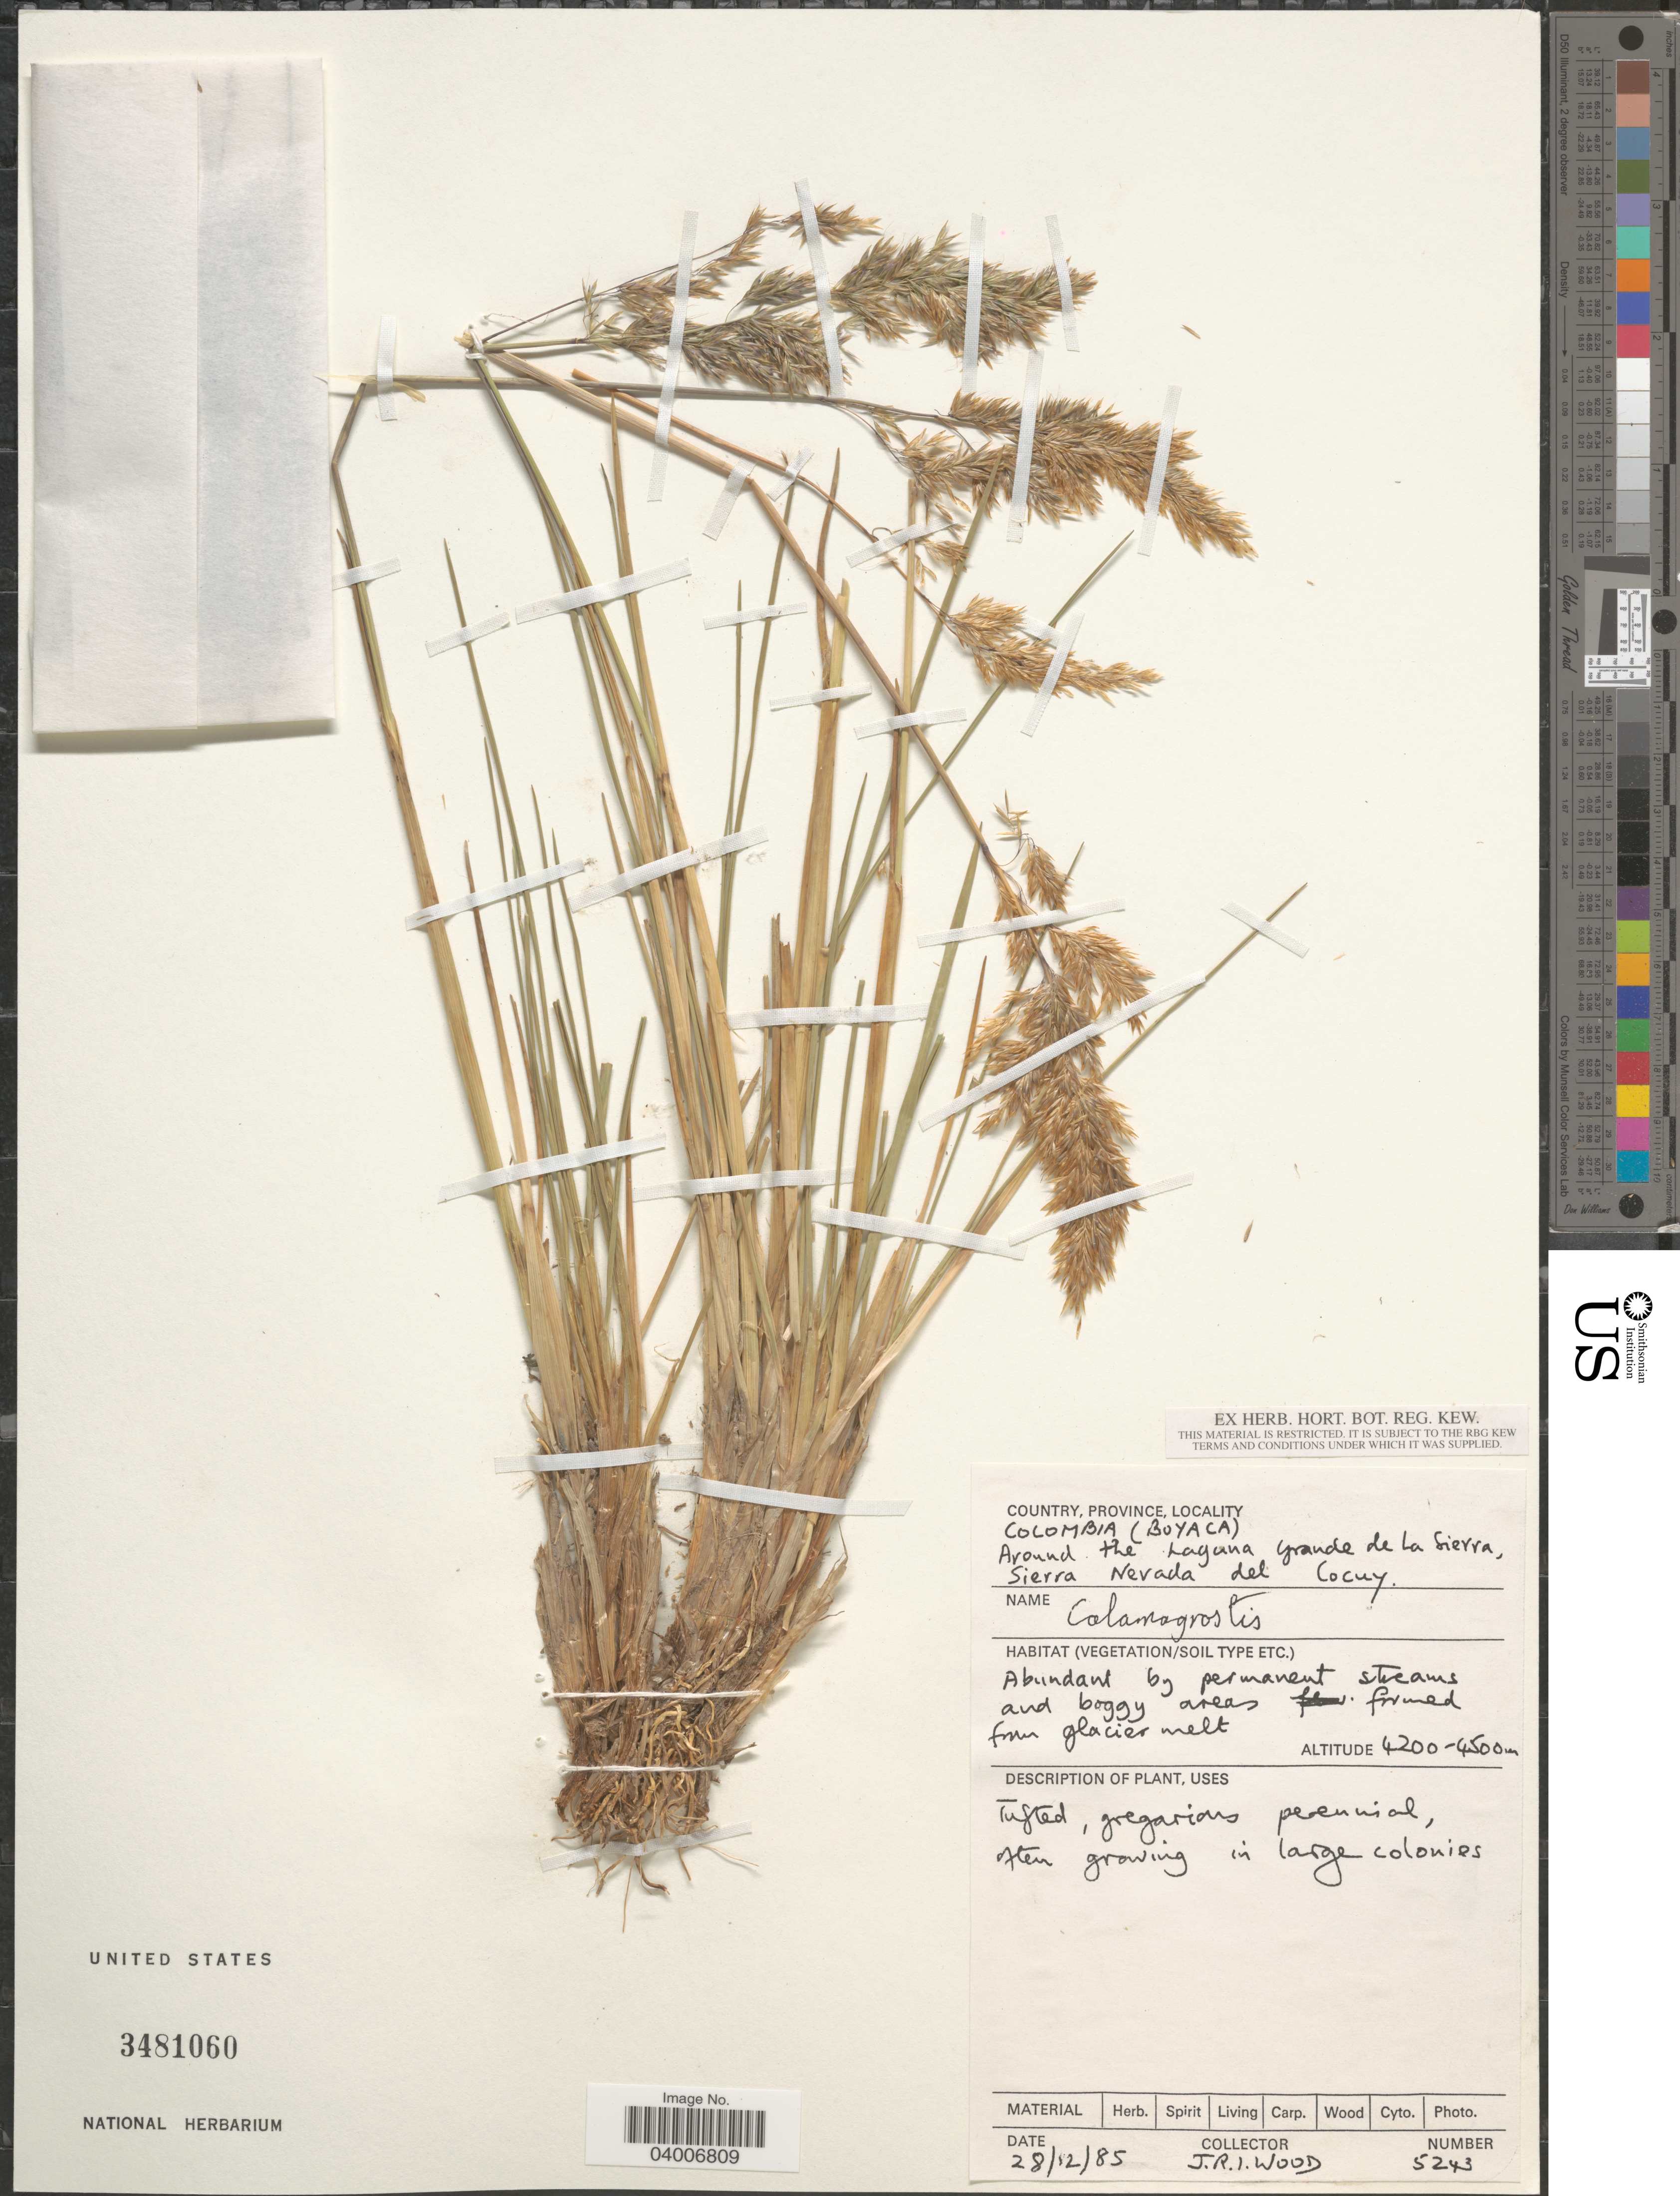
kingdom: Plantae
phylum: Tracheophyta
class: Liliopsida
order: Poales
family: Poaceae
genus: Cinnagrostis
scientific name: Cinnagrostis sp.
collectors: J. R. I. Wood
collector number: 5243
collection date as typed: Transcribed d/m/y: 28/12/85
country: Colombia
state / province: Boyacá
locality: Around the Laguna Grande de La Sierra, Sierra Nevada del Cocuy.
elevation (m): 4200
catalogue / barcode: US 3481060